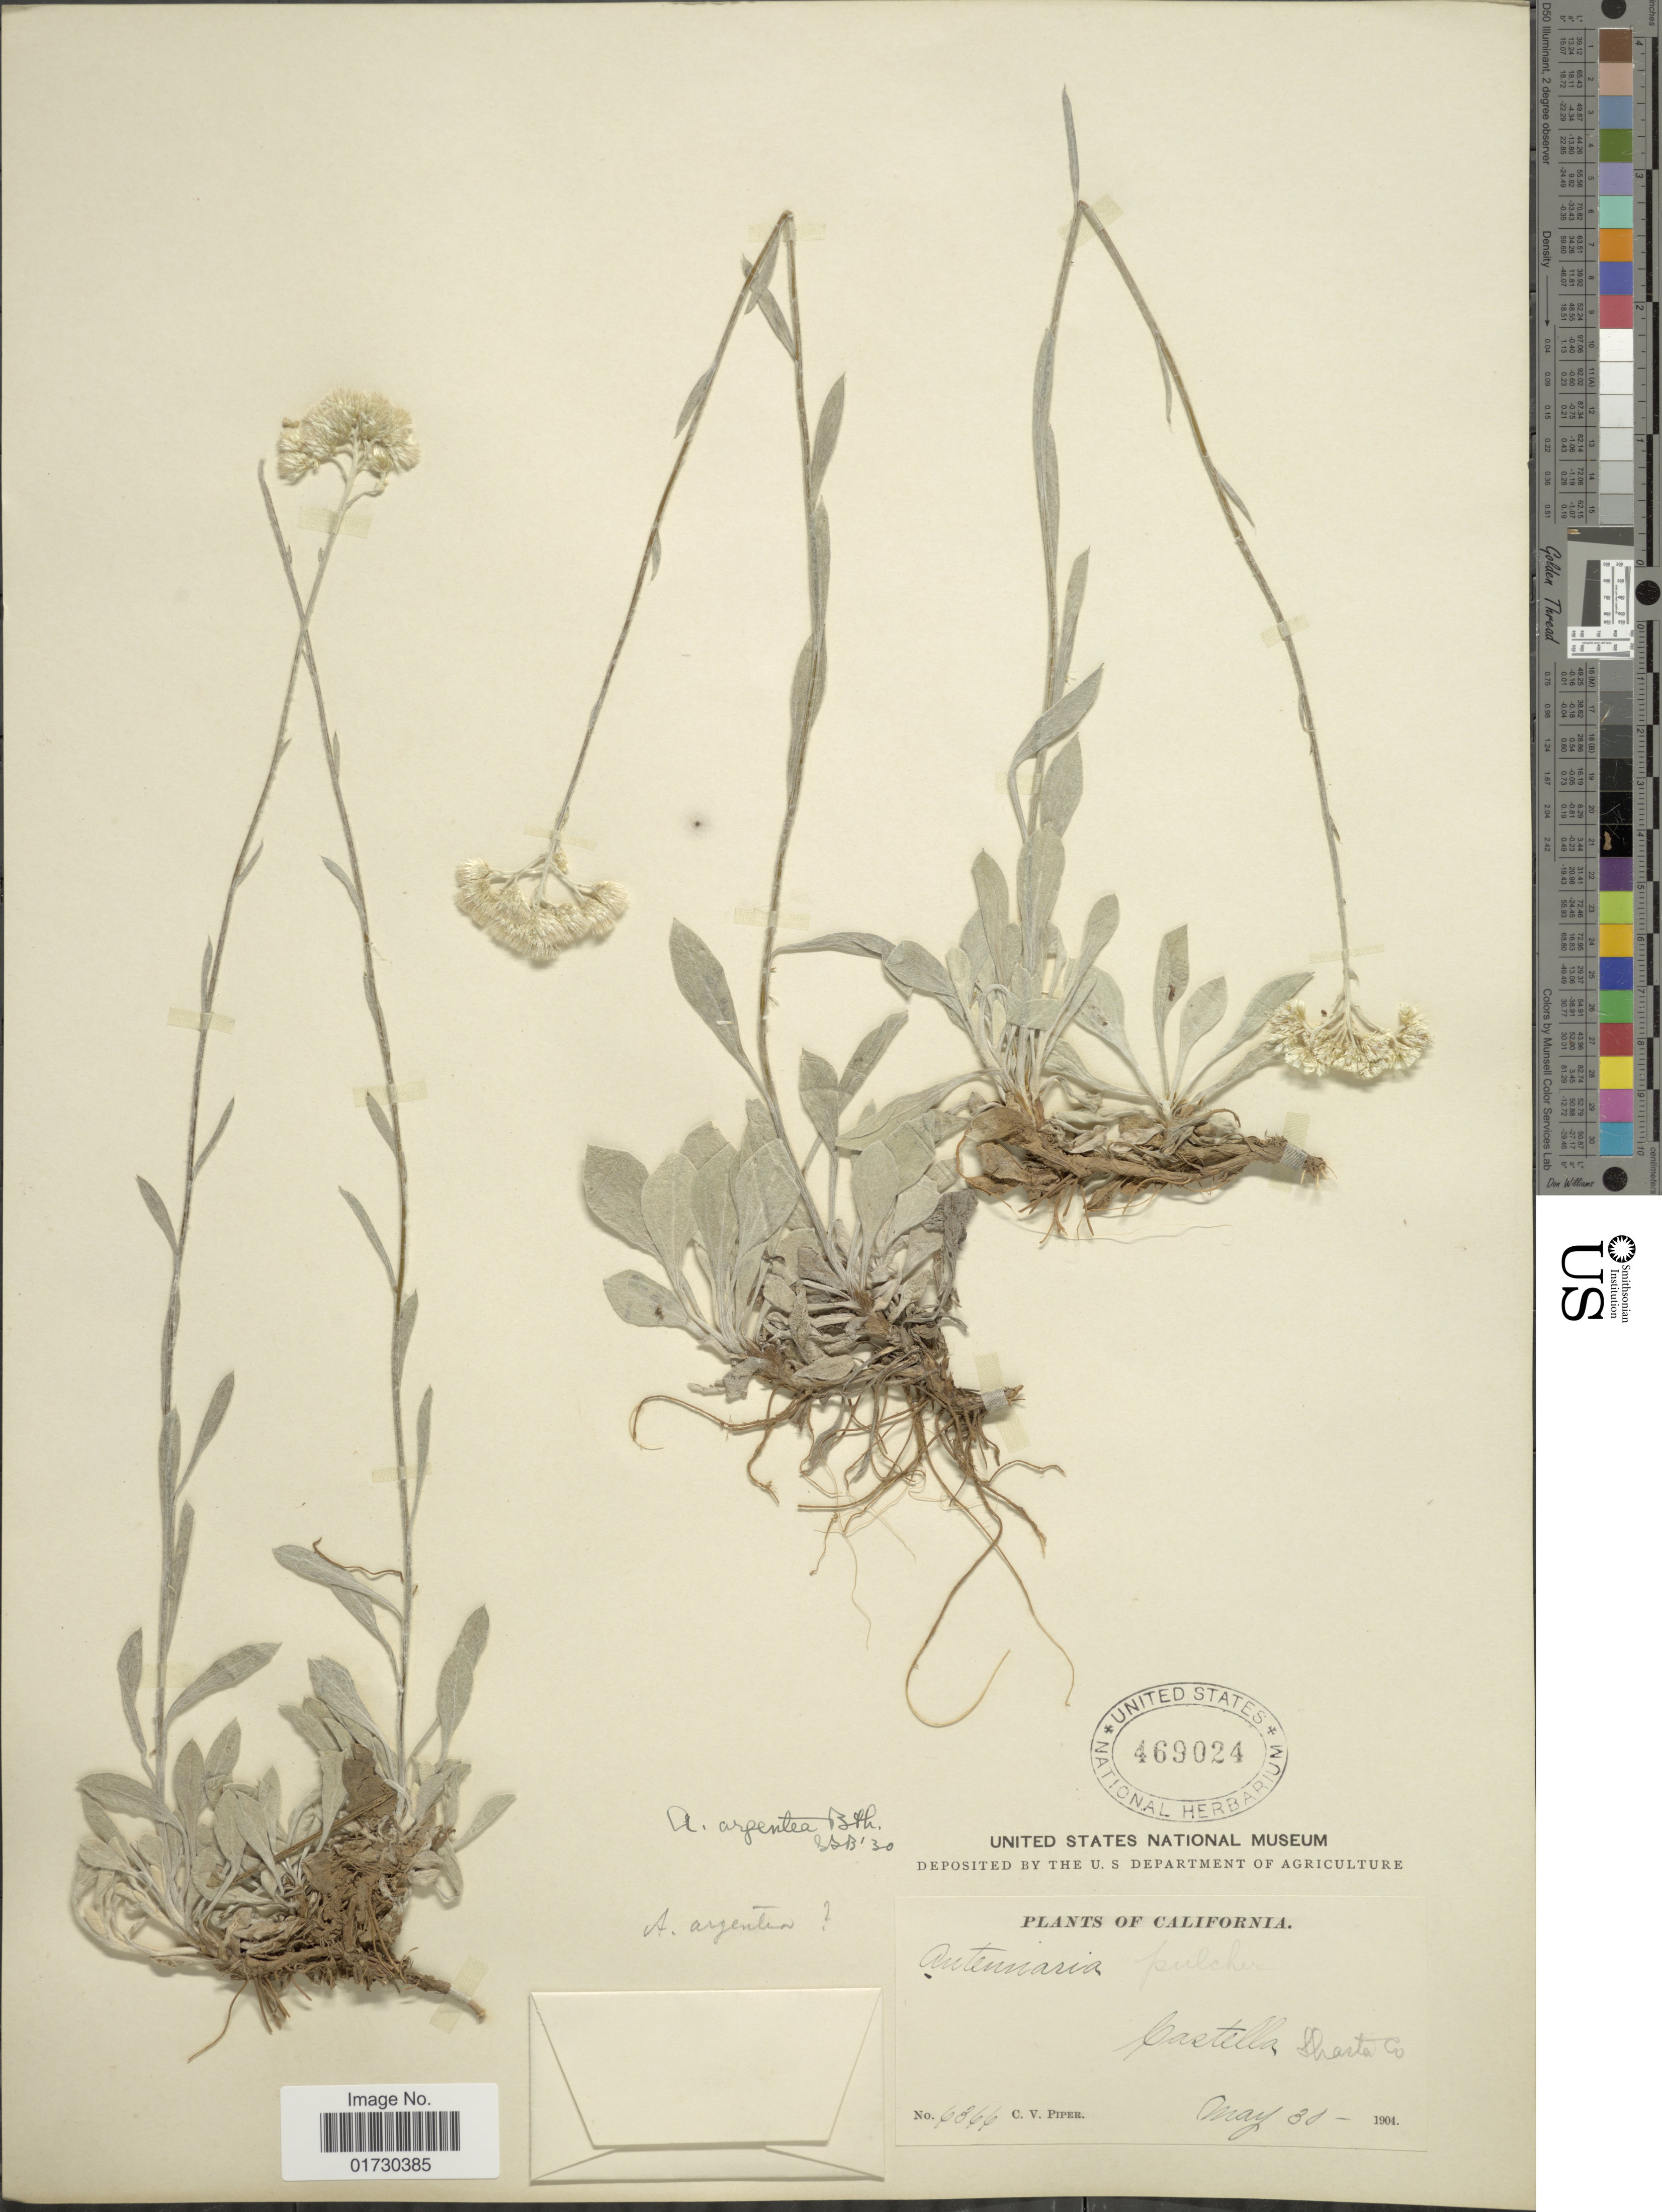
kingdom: Plantae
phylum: Tracheophyta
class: Magnoliopsida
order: Asterales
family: Asteraceae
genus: Antennaria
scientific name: Antennaria argentea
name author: Benth.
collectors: C. V. Piper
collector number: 6366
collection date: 1904-05-30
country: United States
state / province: California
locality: Castella, Sharta Co.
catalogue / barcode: US 469024